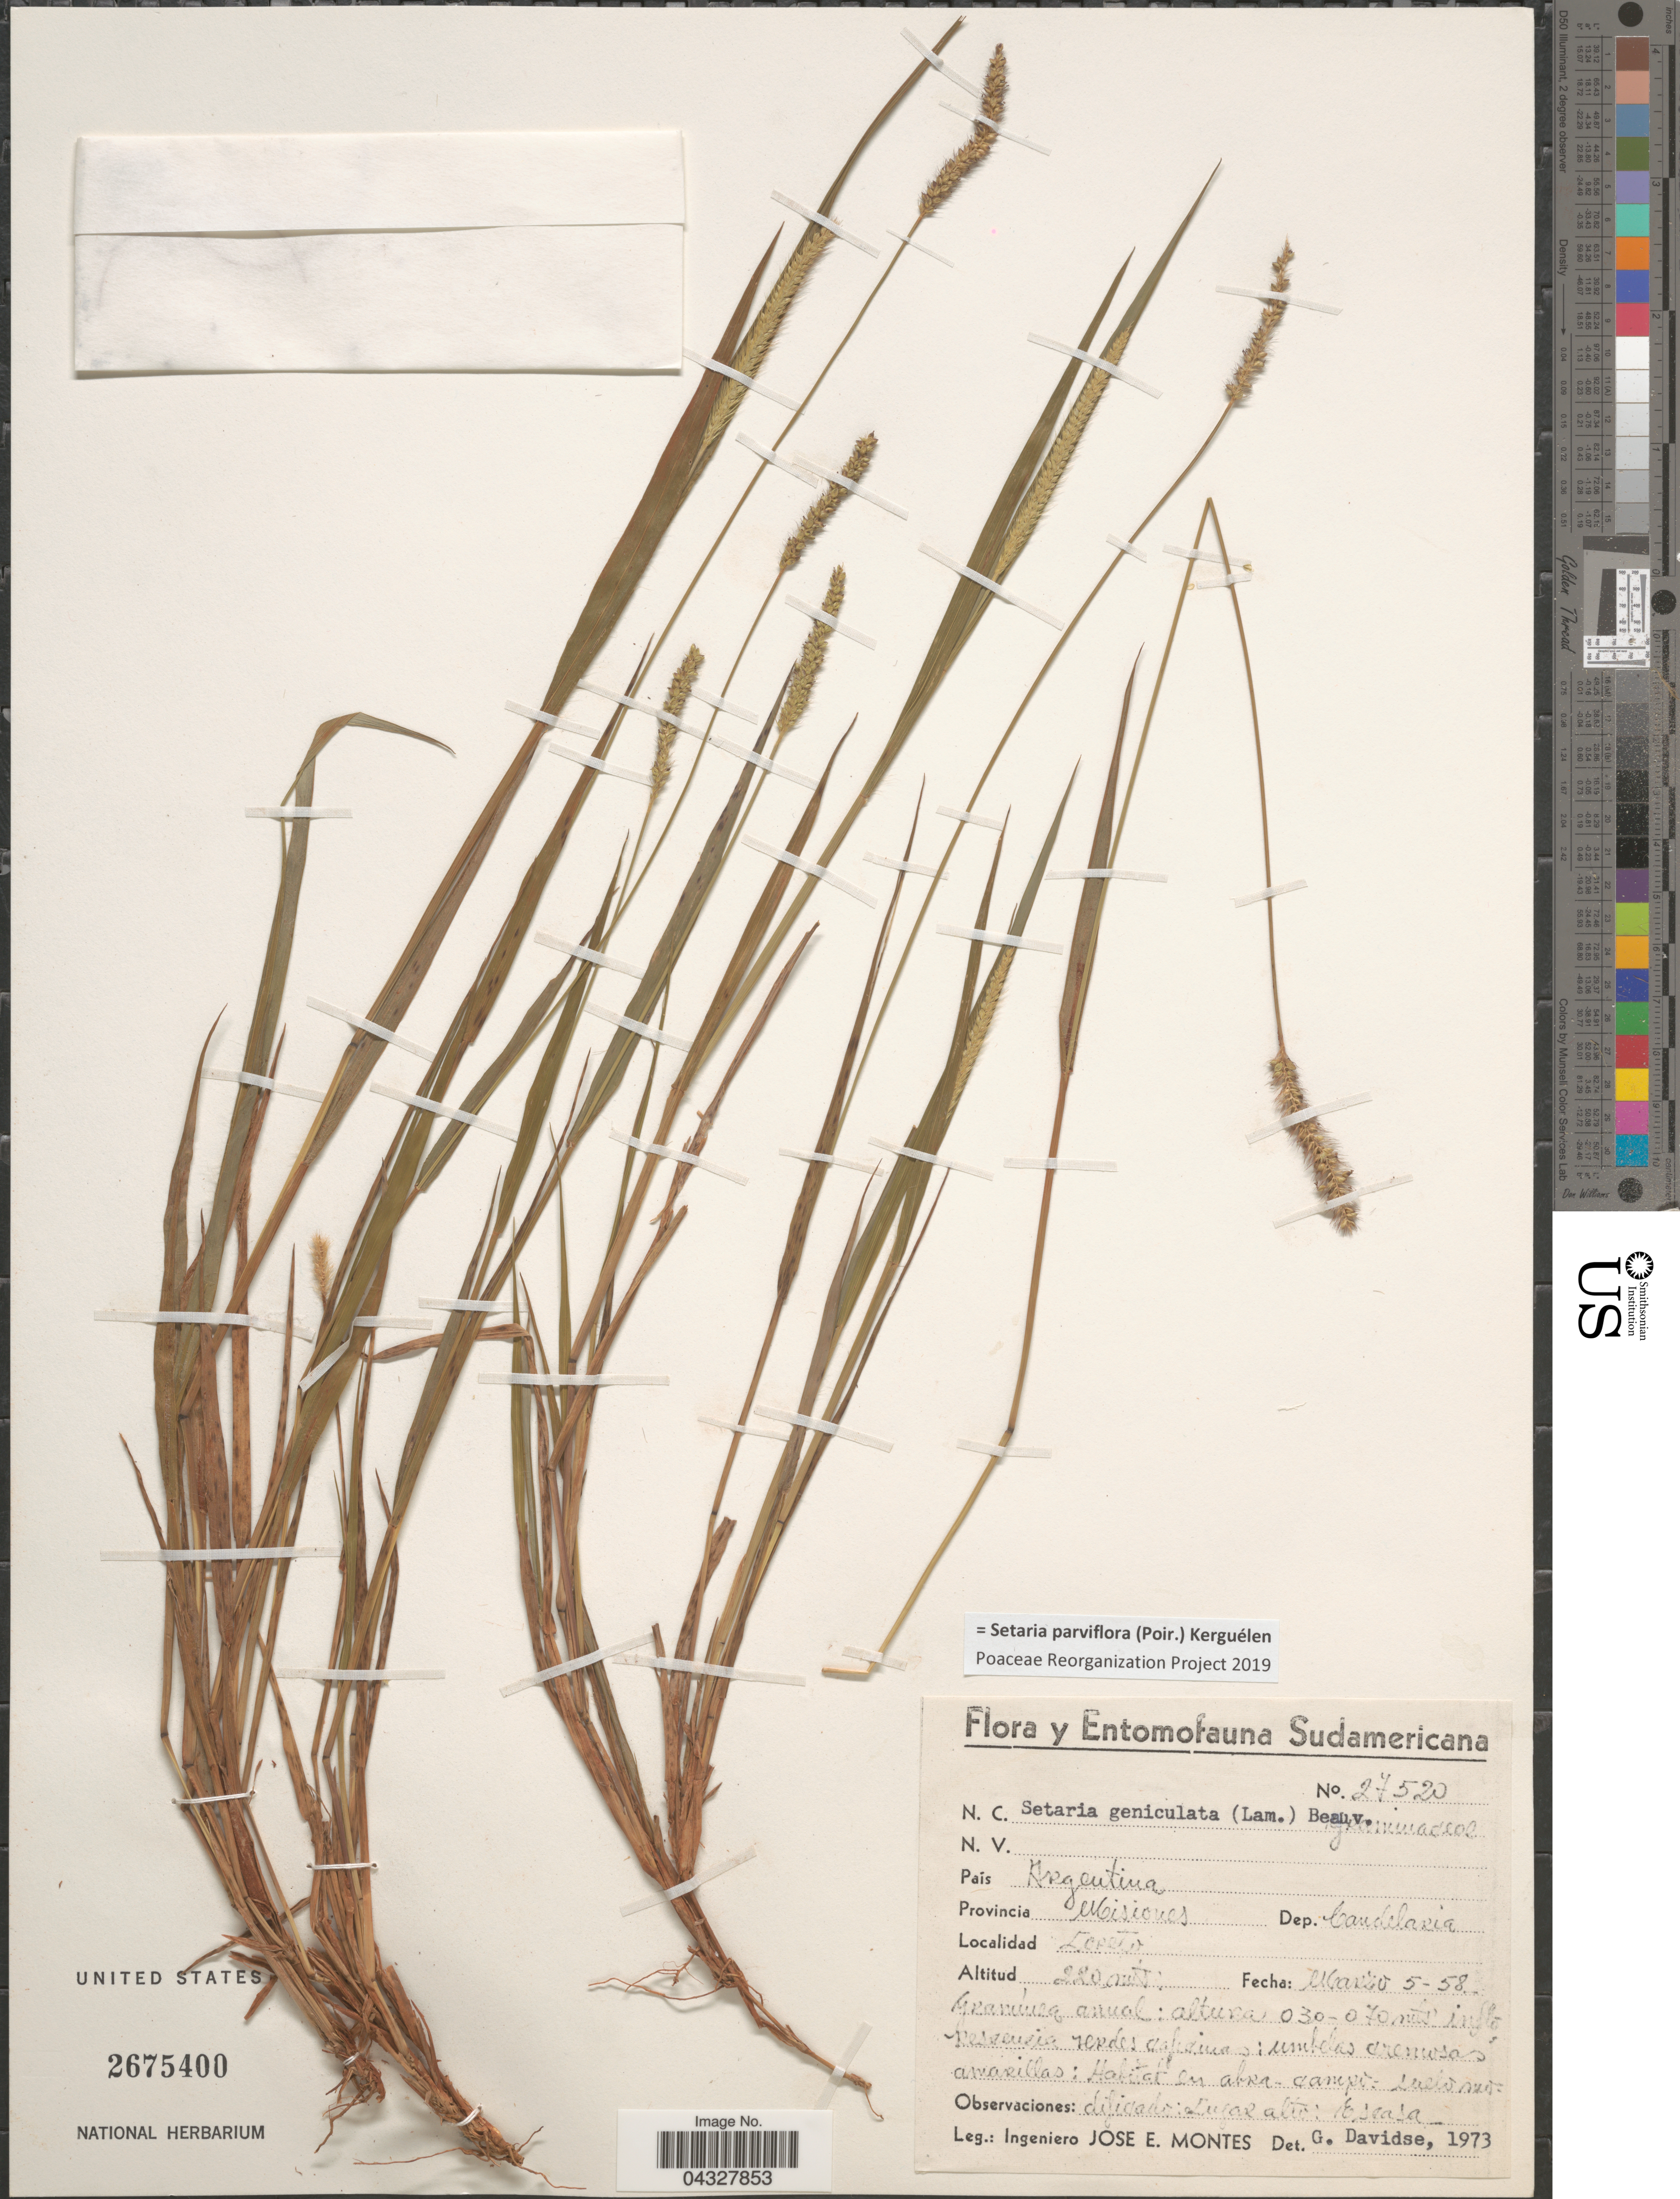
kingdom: Plantae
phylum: Tracheophyta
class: Liliopsida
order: Poales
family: Poaceae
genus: Setaria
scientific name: Setaria parviflora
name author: (Poir.) Kerguélen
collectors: J. E. Montes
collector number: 27520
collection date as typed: Transcribed d/m/y: 5/3/58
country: Argentina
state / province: Misiones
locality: Dep. Candelaria. Loreto.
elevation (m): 2200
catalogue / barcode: US 2675400